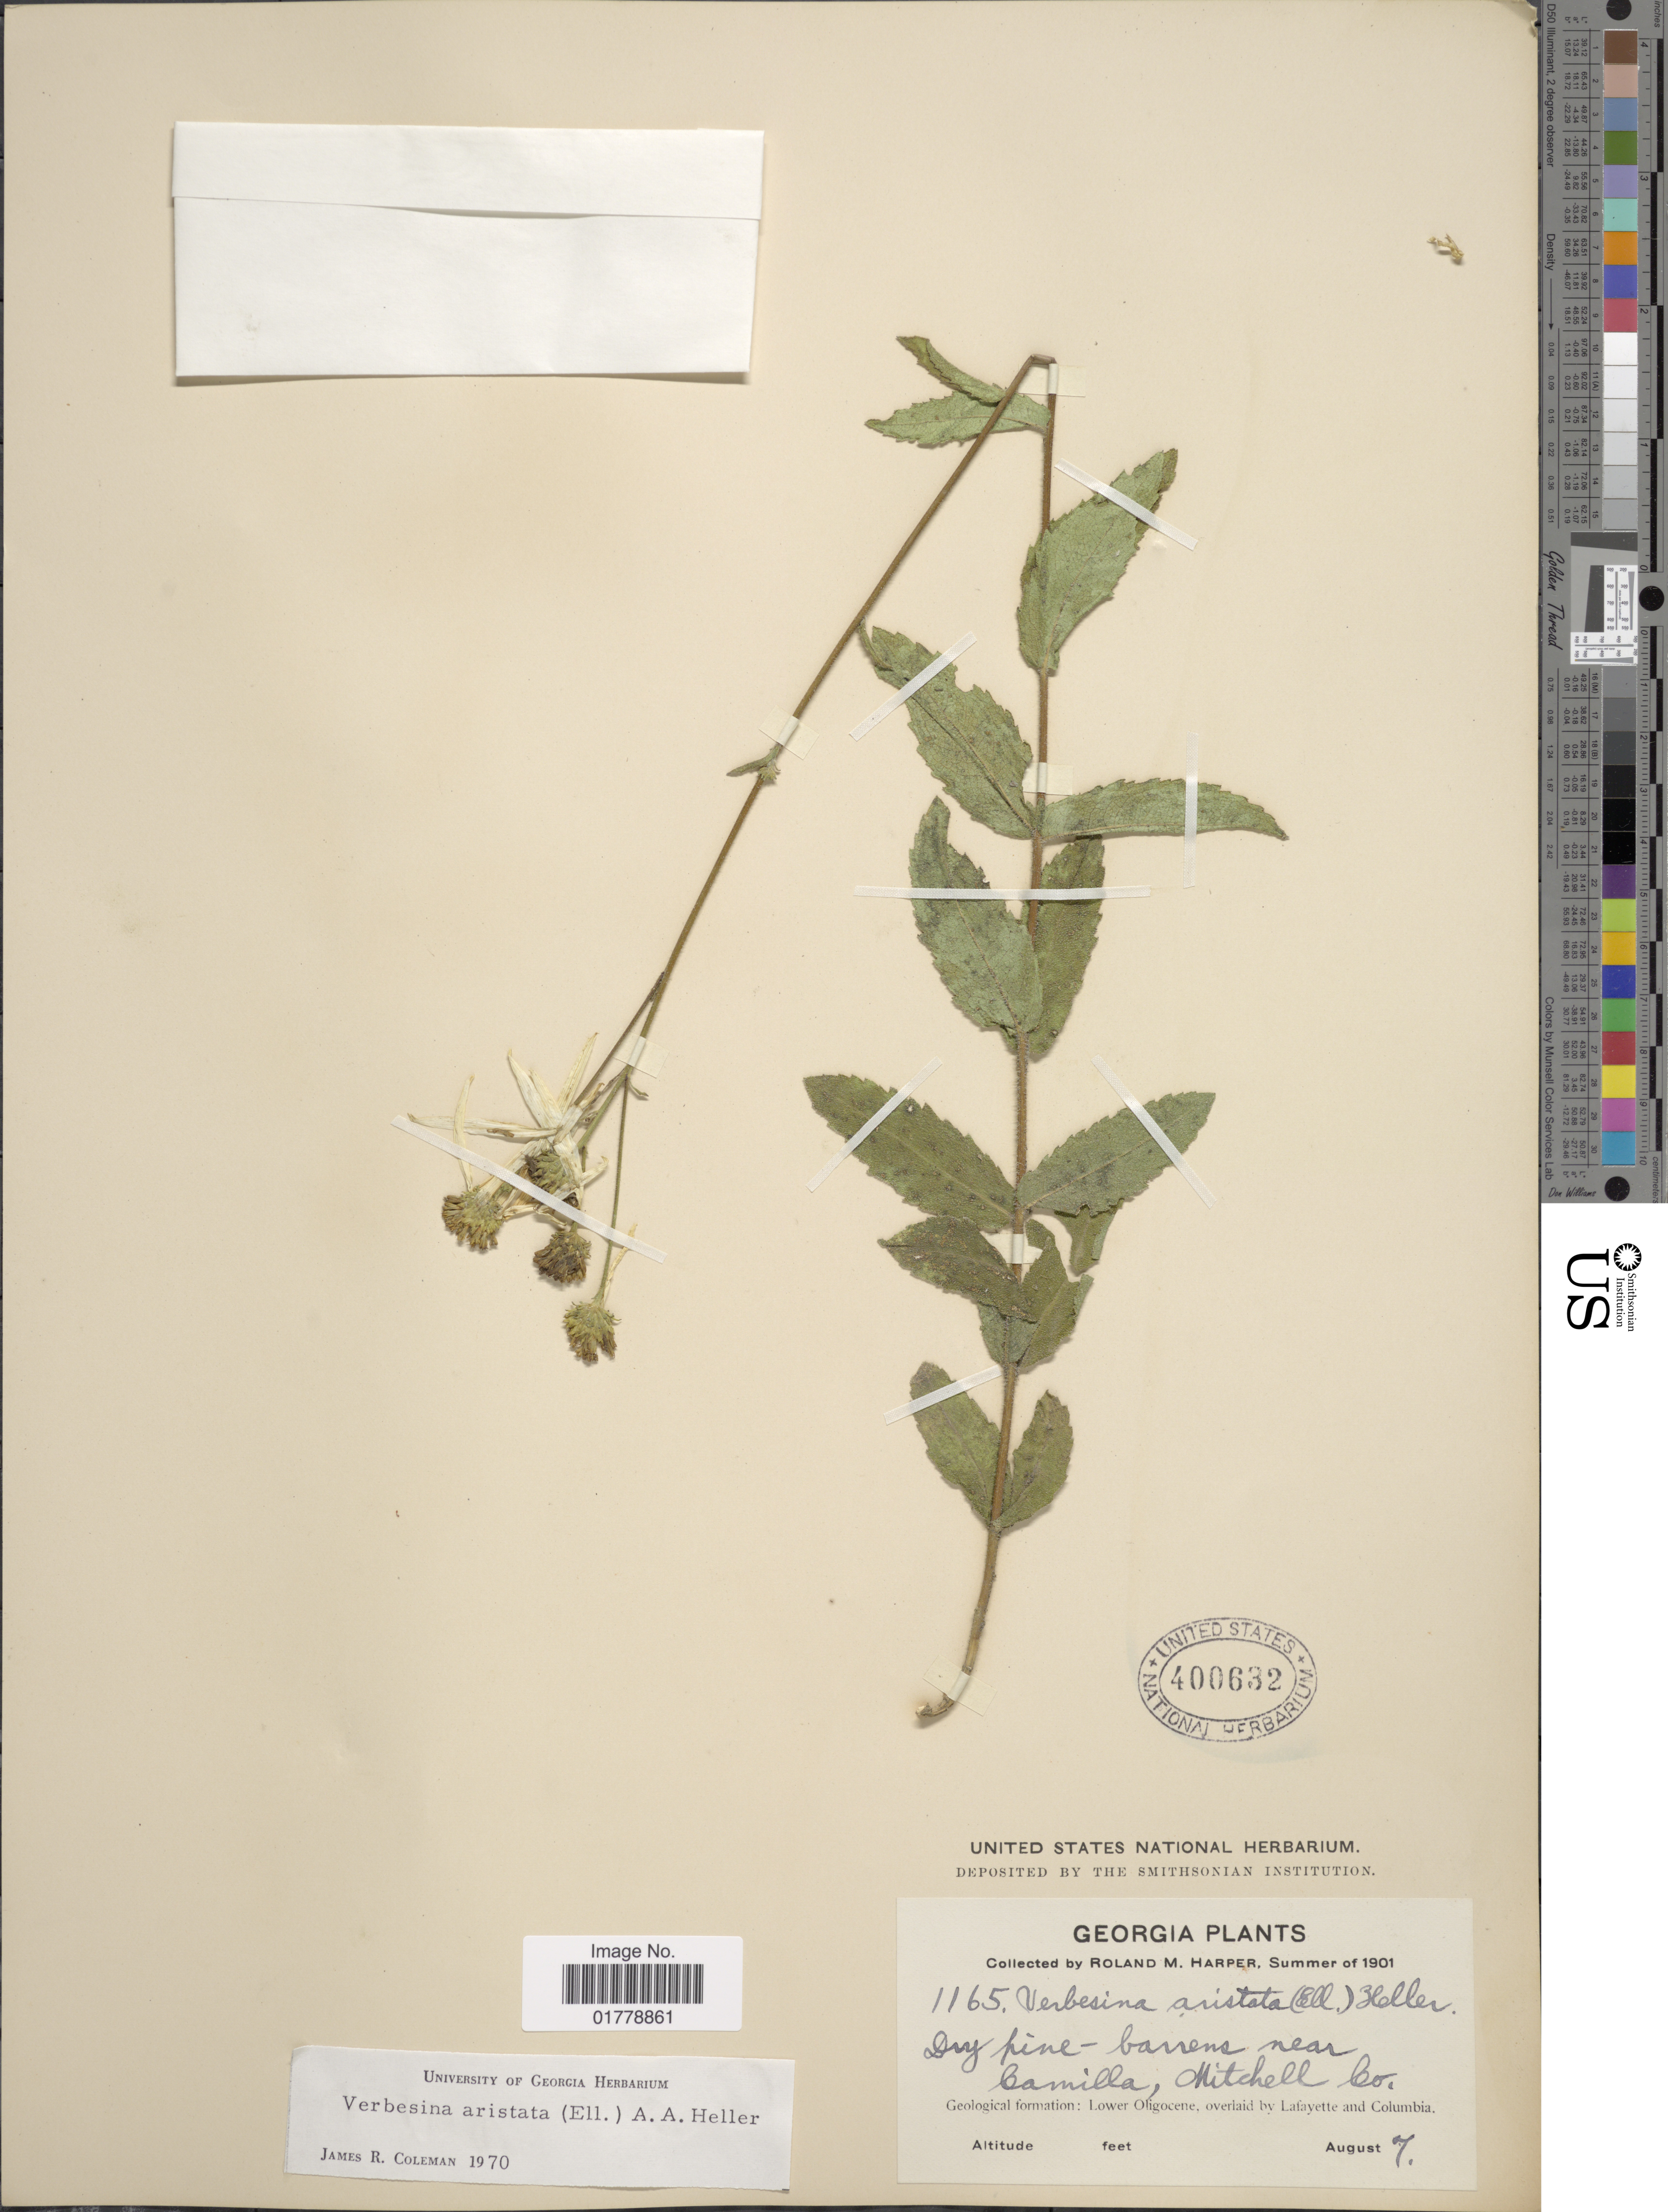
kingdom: Plantae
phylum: Tracheophyta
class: Magnoliopsida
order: Asterales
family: Asteraceae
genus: Verbesina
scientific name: Verbesina aristata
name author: (Elliott) A. Heller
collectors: R. M. Harper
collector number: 1165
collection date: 1901-08-07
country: United States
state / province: Georgia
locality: Dry pine-barrens near Camilla, Mitchell Co. Geological formation: Lower Oligocene, overlaid by Lafayette and Columbia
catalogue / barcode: US 400632